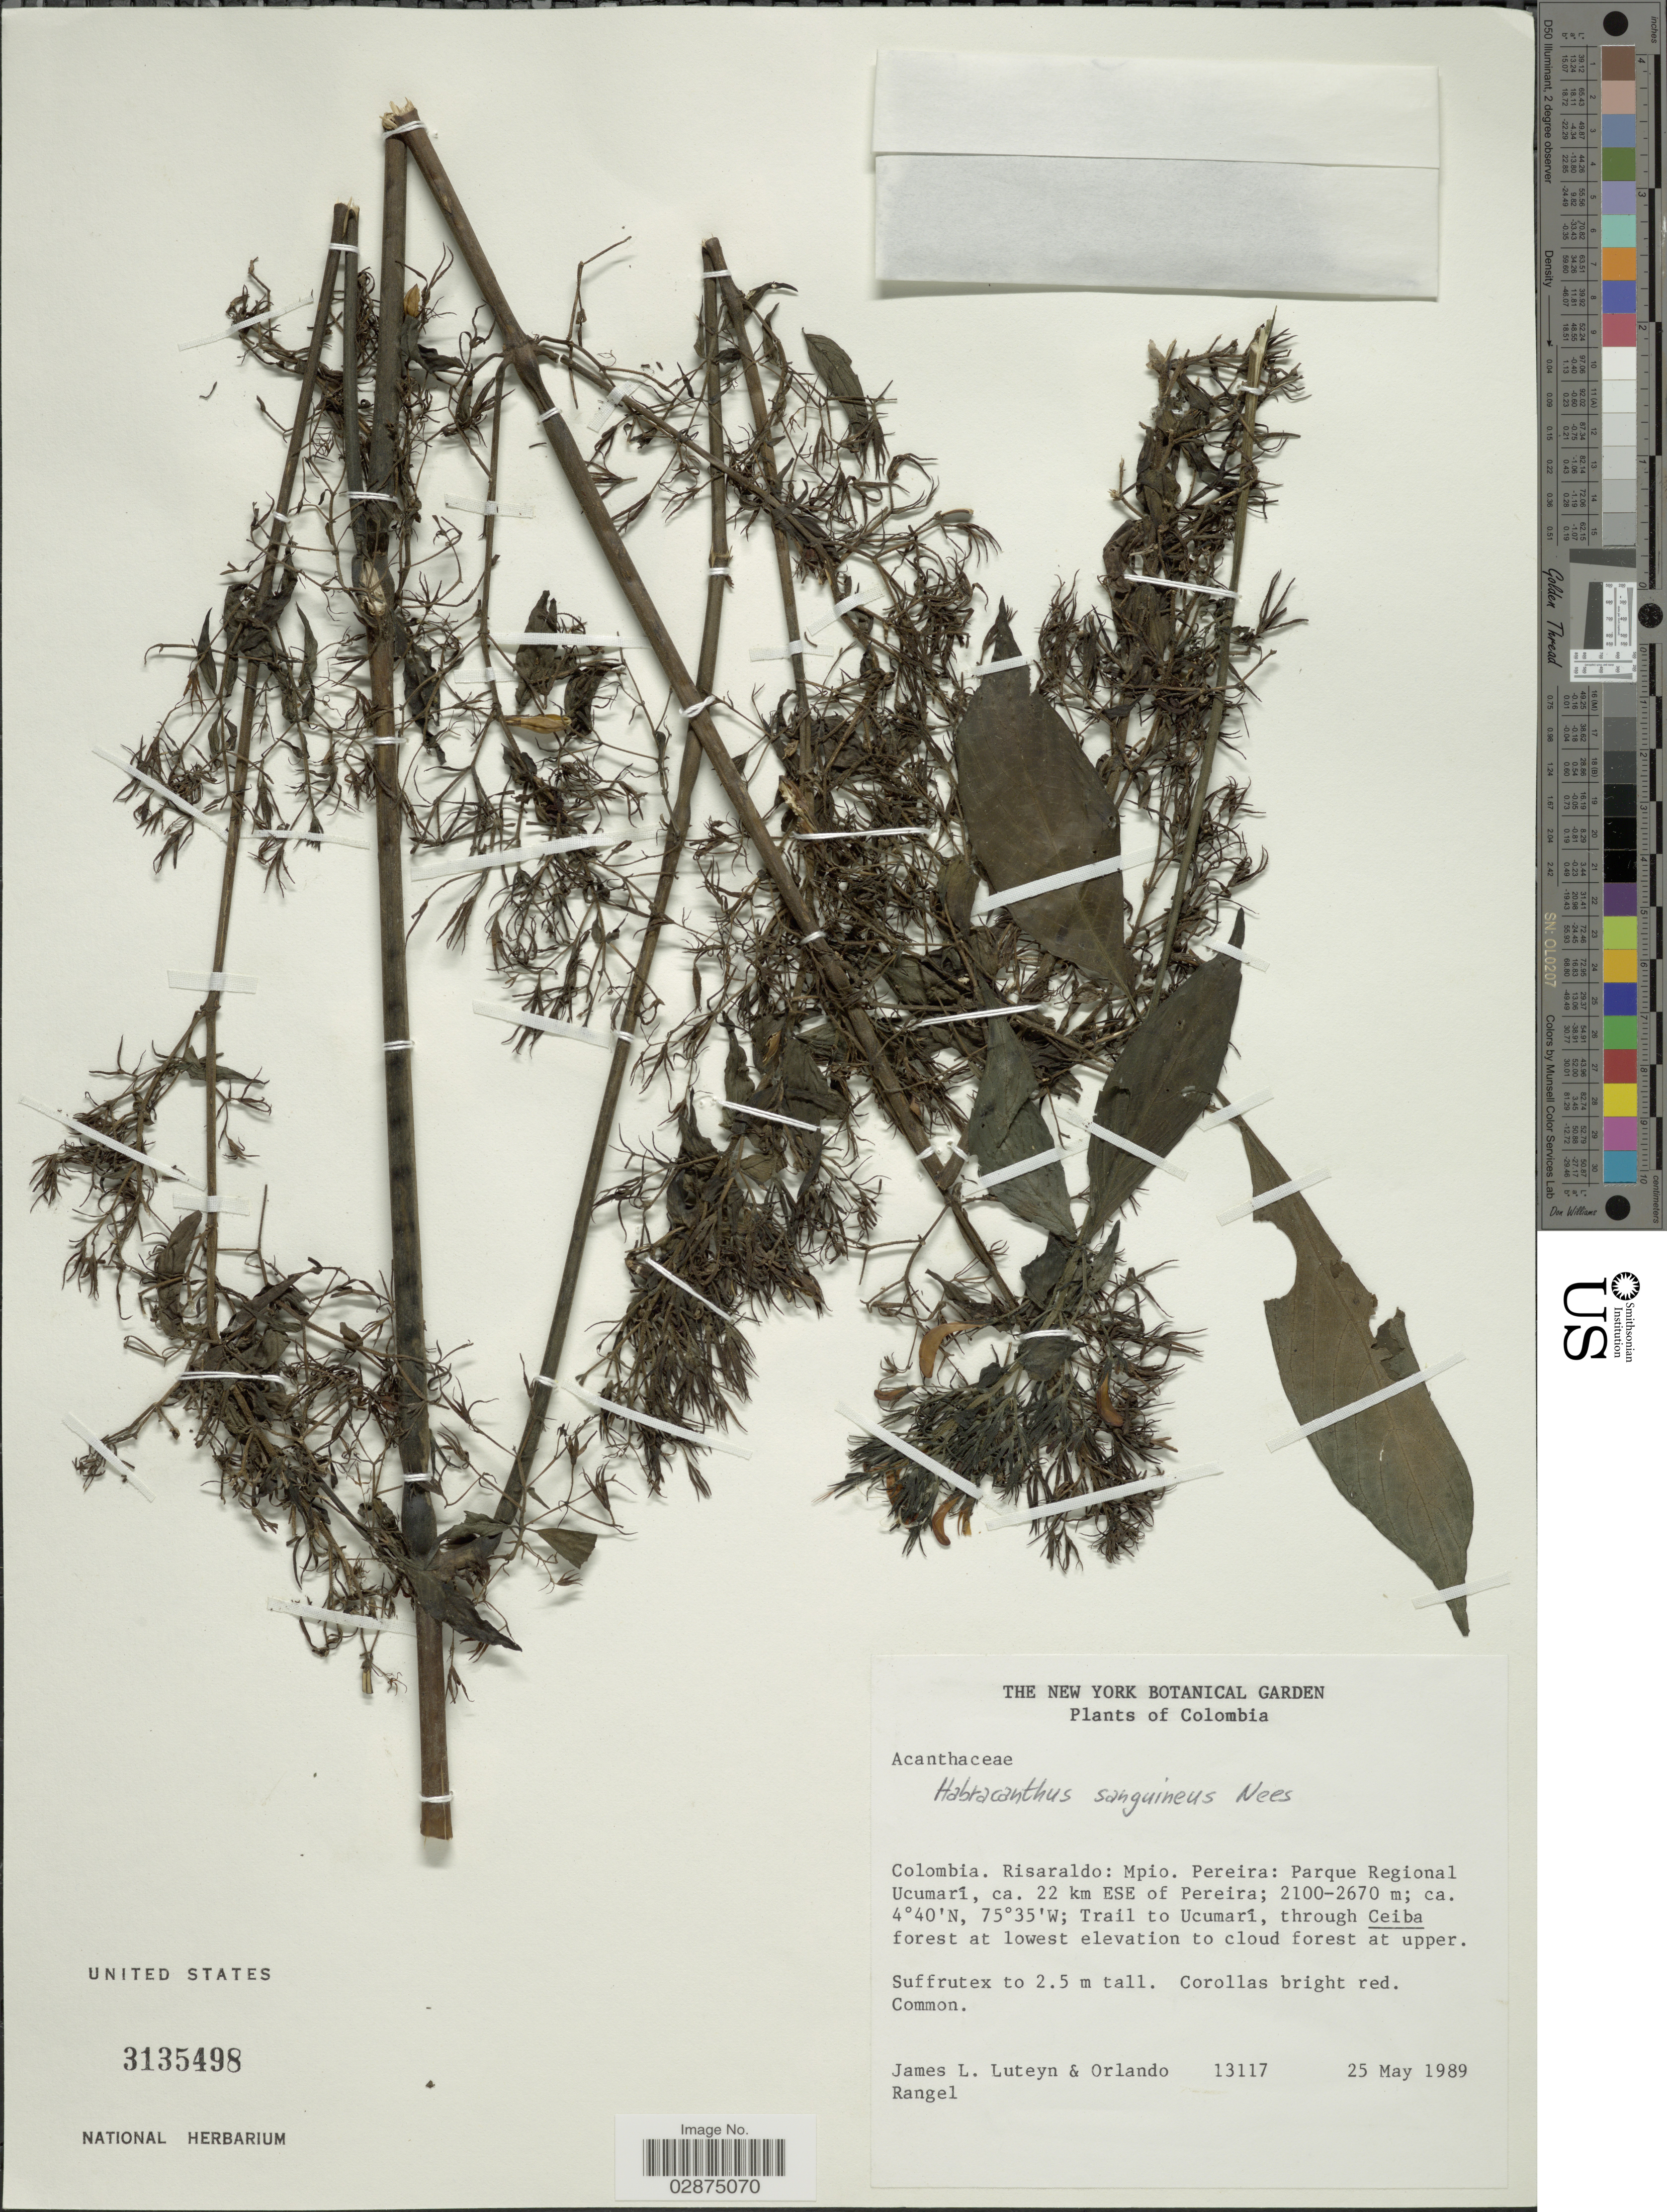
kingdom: Plantae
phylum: Tracheophyta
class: Magnoliopsida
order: Lamiales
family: Acanthaceae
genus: Habracanthus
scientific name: Habracanthus sanguineus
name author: Nees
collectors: J. L. Luteyn, Orlando & Rangel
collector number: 13117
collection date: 1989-05-25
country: Colombia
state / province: Risaralda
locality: Mpio. Pereira: Parque Regional Ucumarí, ca. 22 km ESE of Pereira; Trail to Ucumarí, through Ceiba forest at lowest elevation to cloud forest at upper.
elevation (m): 2100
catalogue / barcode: US 3135498